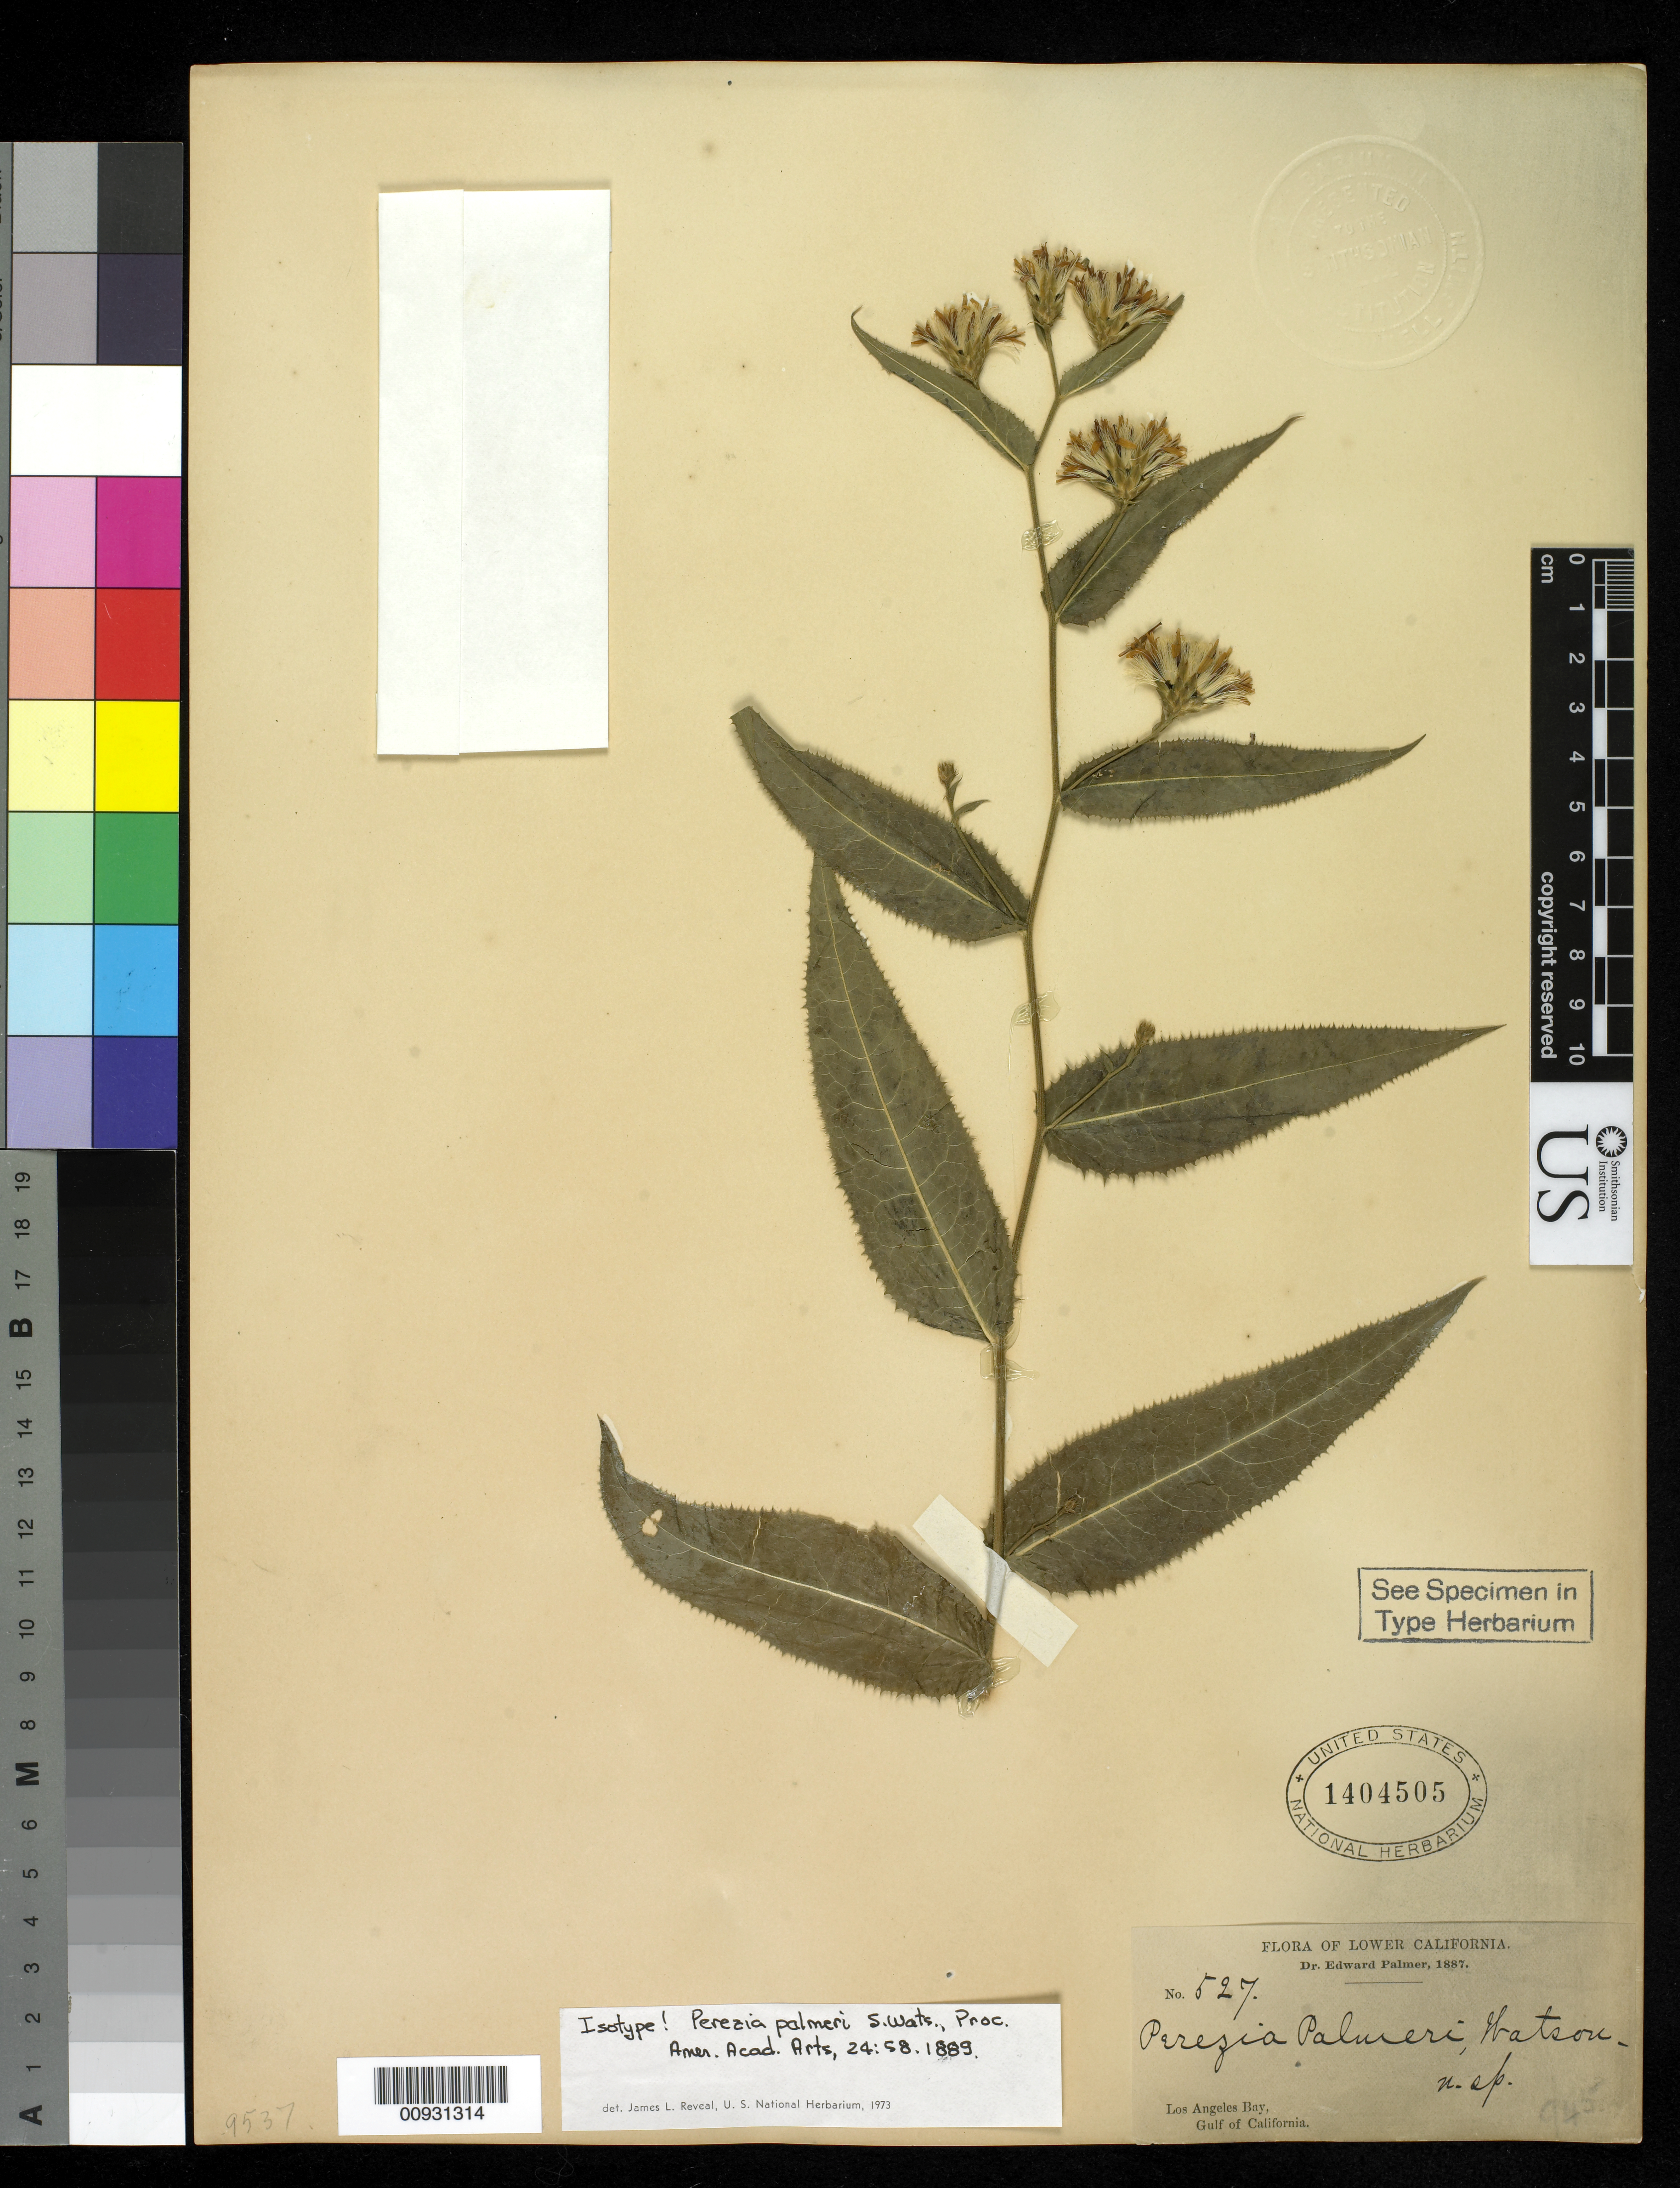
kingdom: Plantae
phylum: Tracheophyta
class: Magnoliopsida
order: Asterales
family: Asteraceae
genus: Perezia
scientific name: Perezia palmeri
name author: S. Watson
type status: Isotype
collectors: E. Palmer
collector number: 527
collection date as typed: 1887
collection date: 1887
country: Mexico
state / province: Baja California Norte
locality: Los Angeles Bay, Gulf of California.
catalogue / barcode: US 1404505